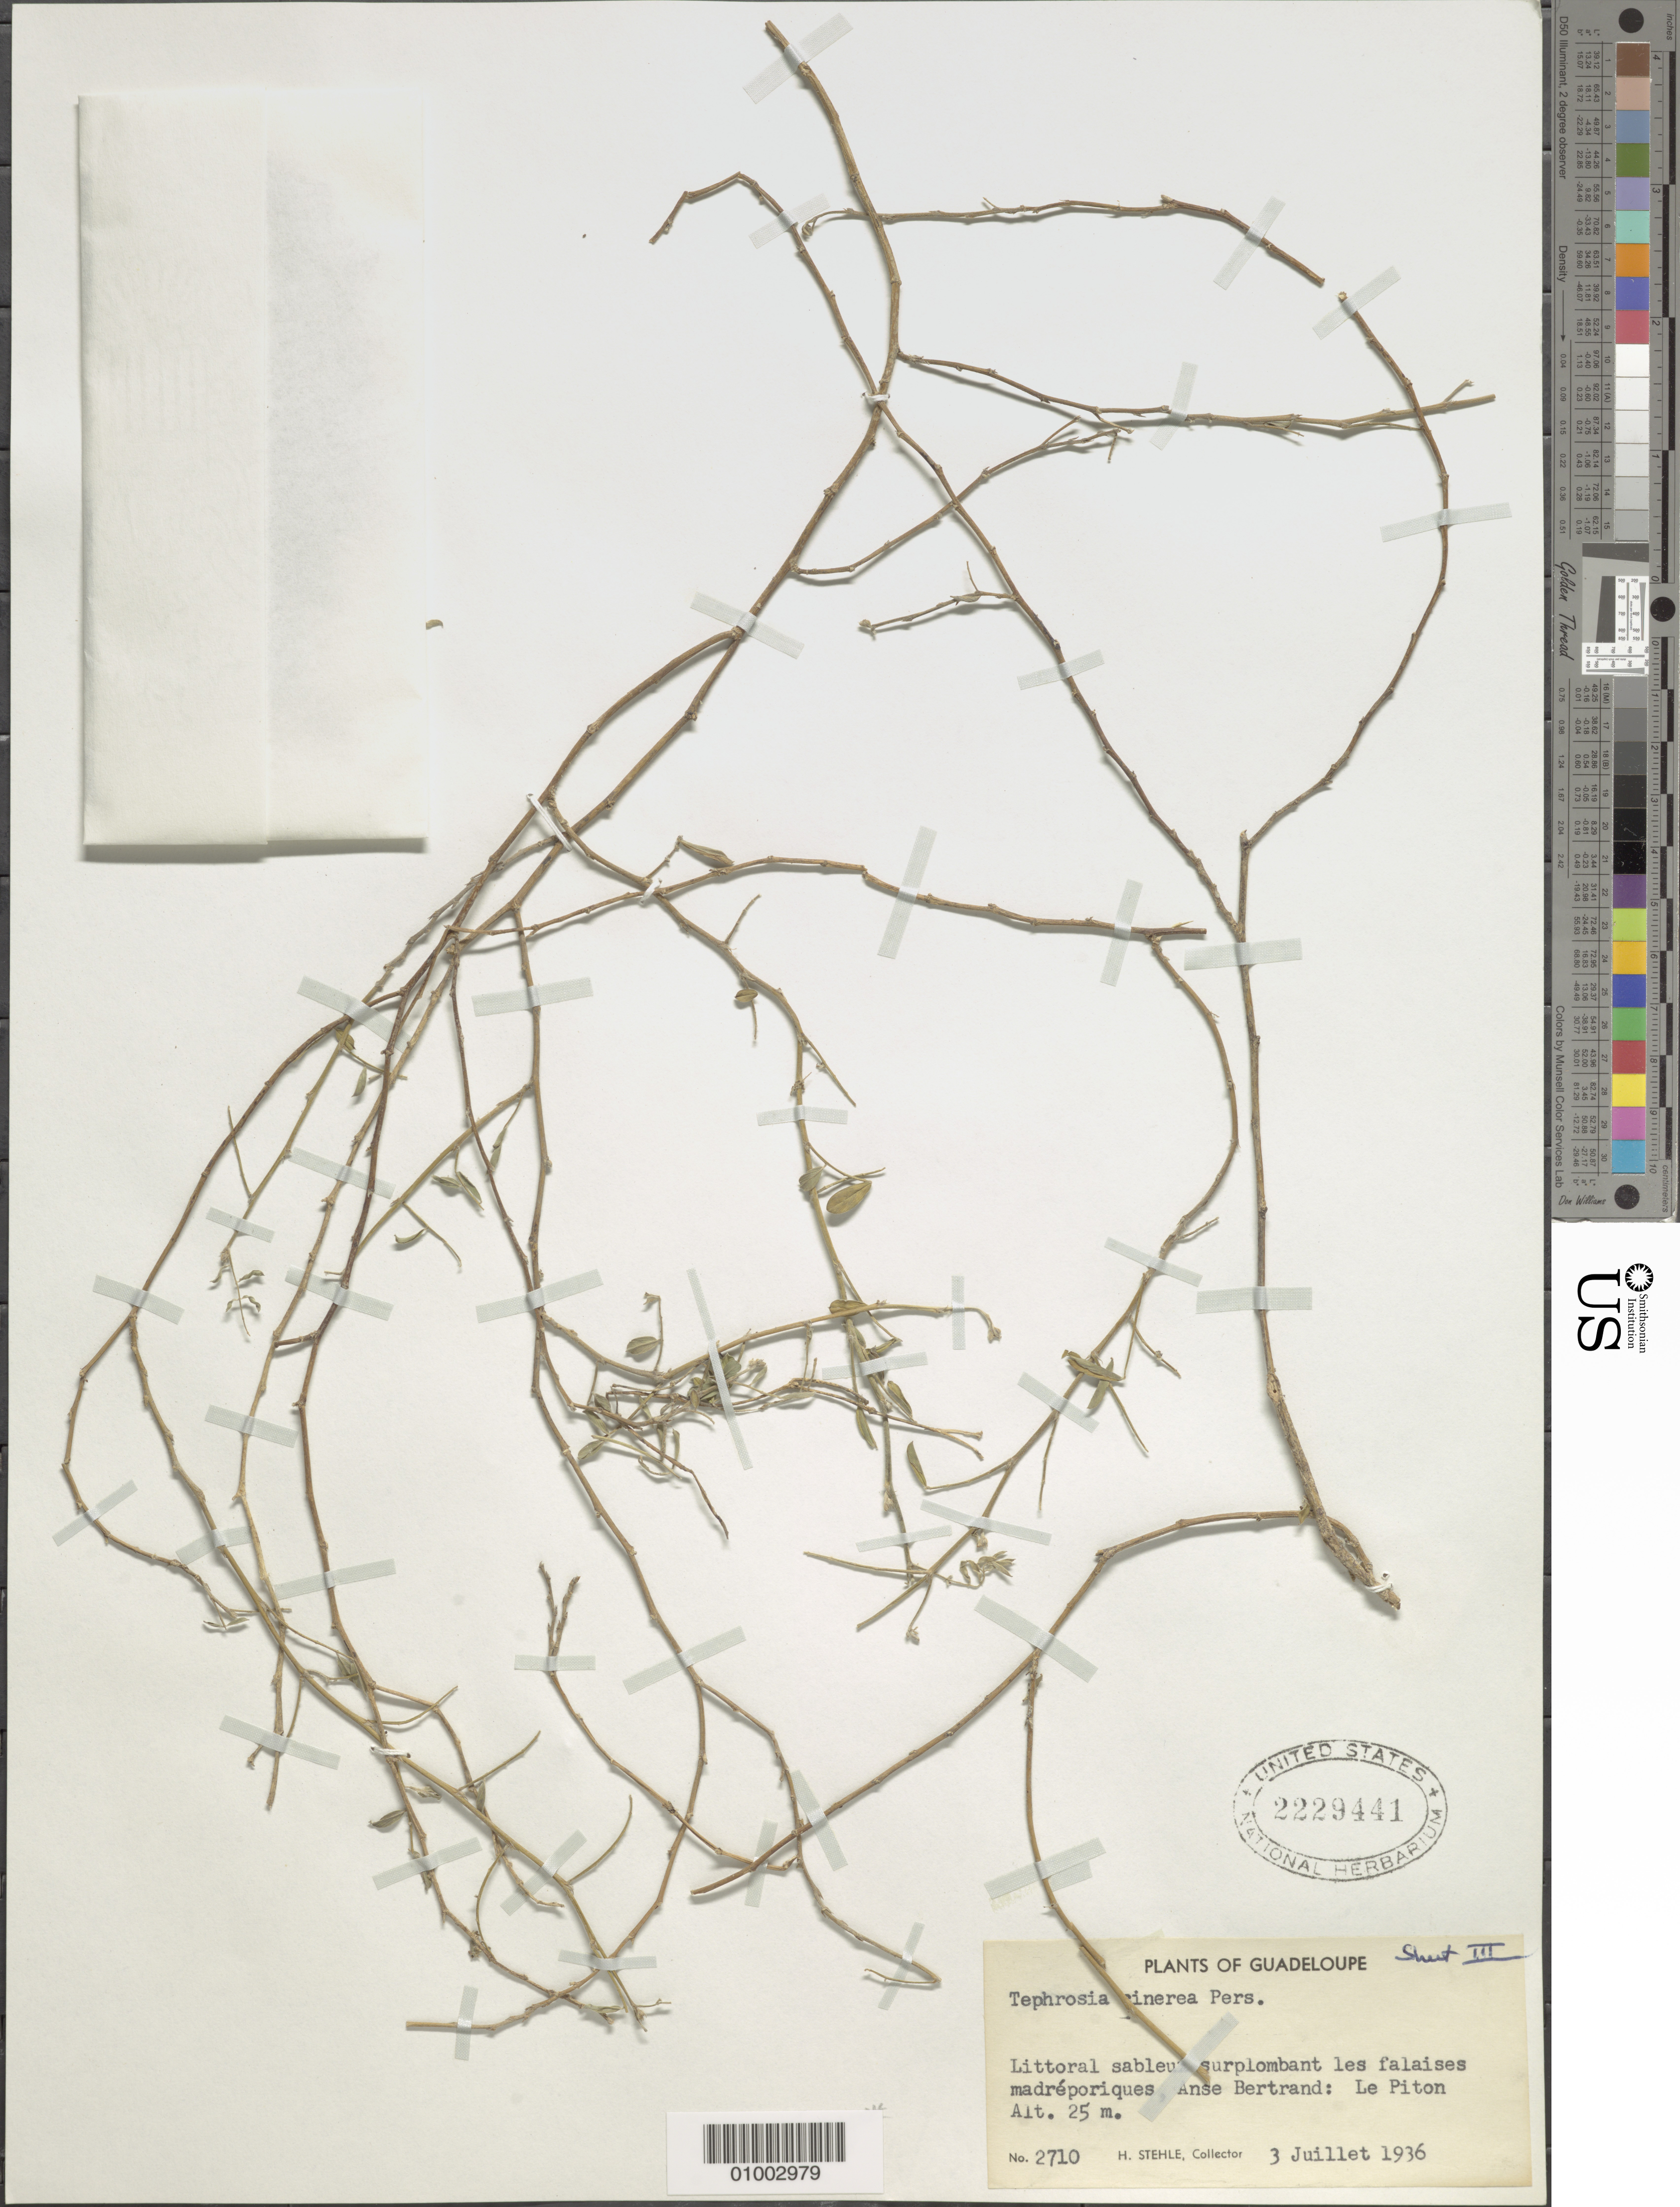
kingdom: Plantae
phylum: Tracheophyta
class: Magnoliopsida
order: Fabales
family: Fabaceae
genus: Tephrosia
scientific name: Tephrosia purpurea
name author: (L.) Pers.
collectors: H. Stehlé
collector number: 2710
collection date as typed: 03 Jul 1936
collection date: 1936-07-03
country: Guadeloupe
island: Basse Terre [Guadeloupe]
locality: Le Piton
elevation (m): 25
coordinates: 0 N, 0 E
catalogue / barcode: US 2229441